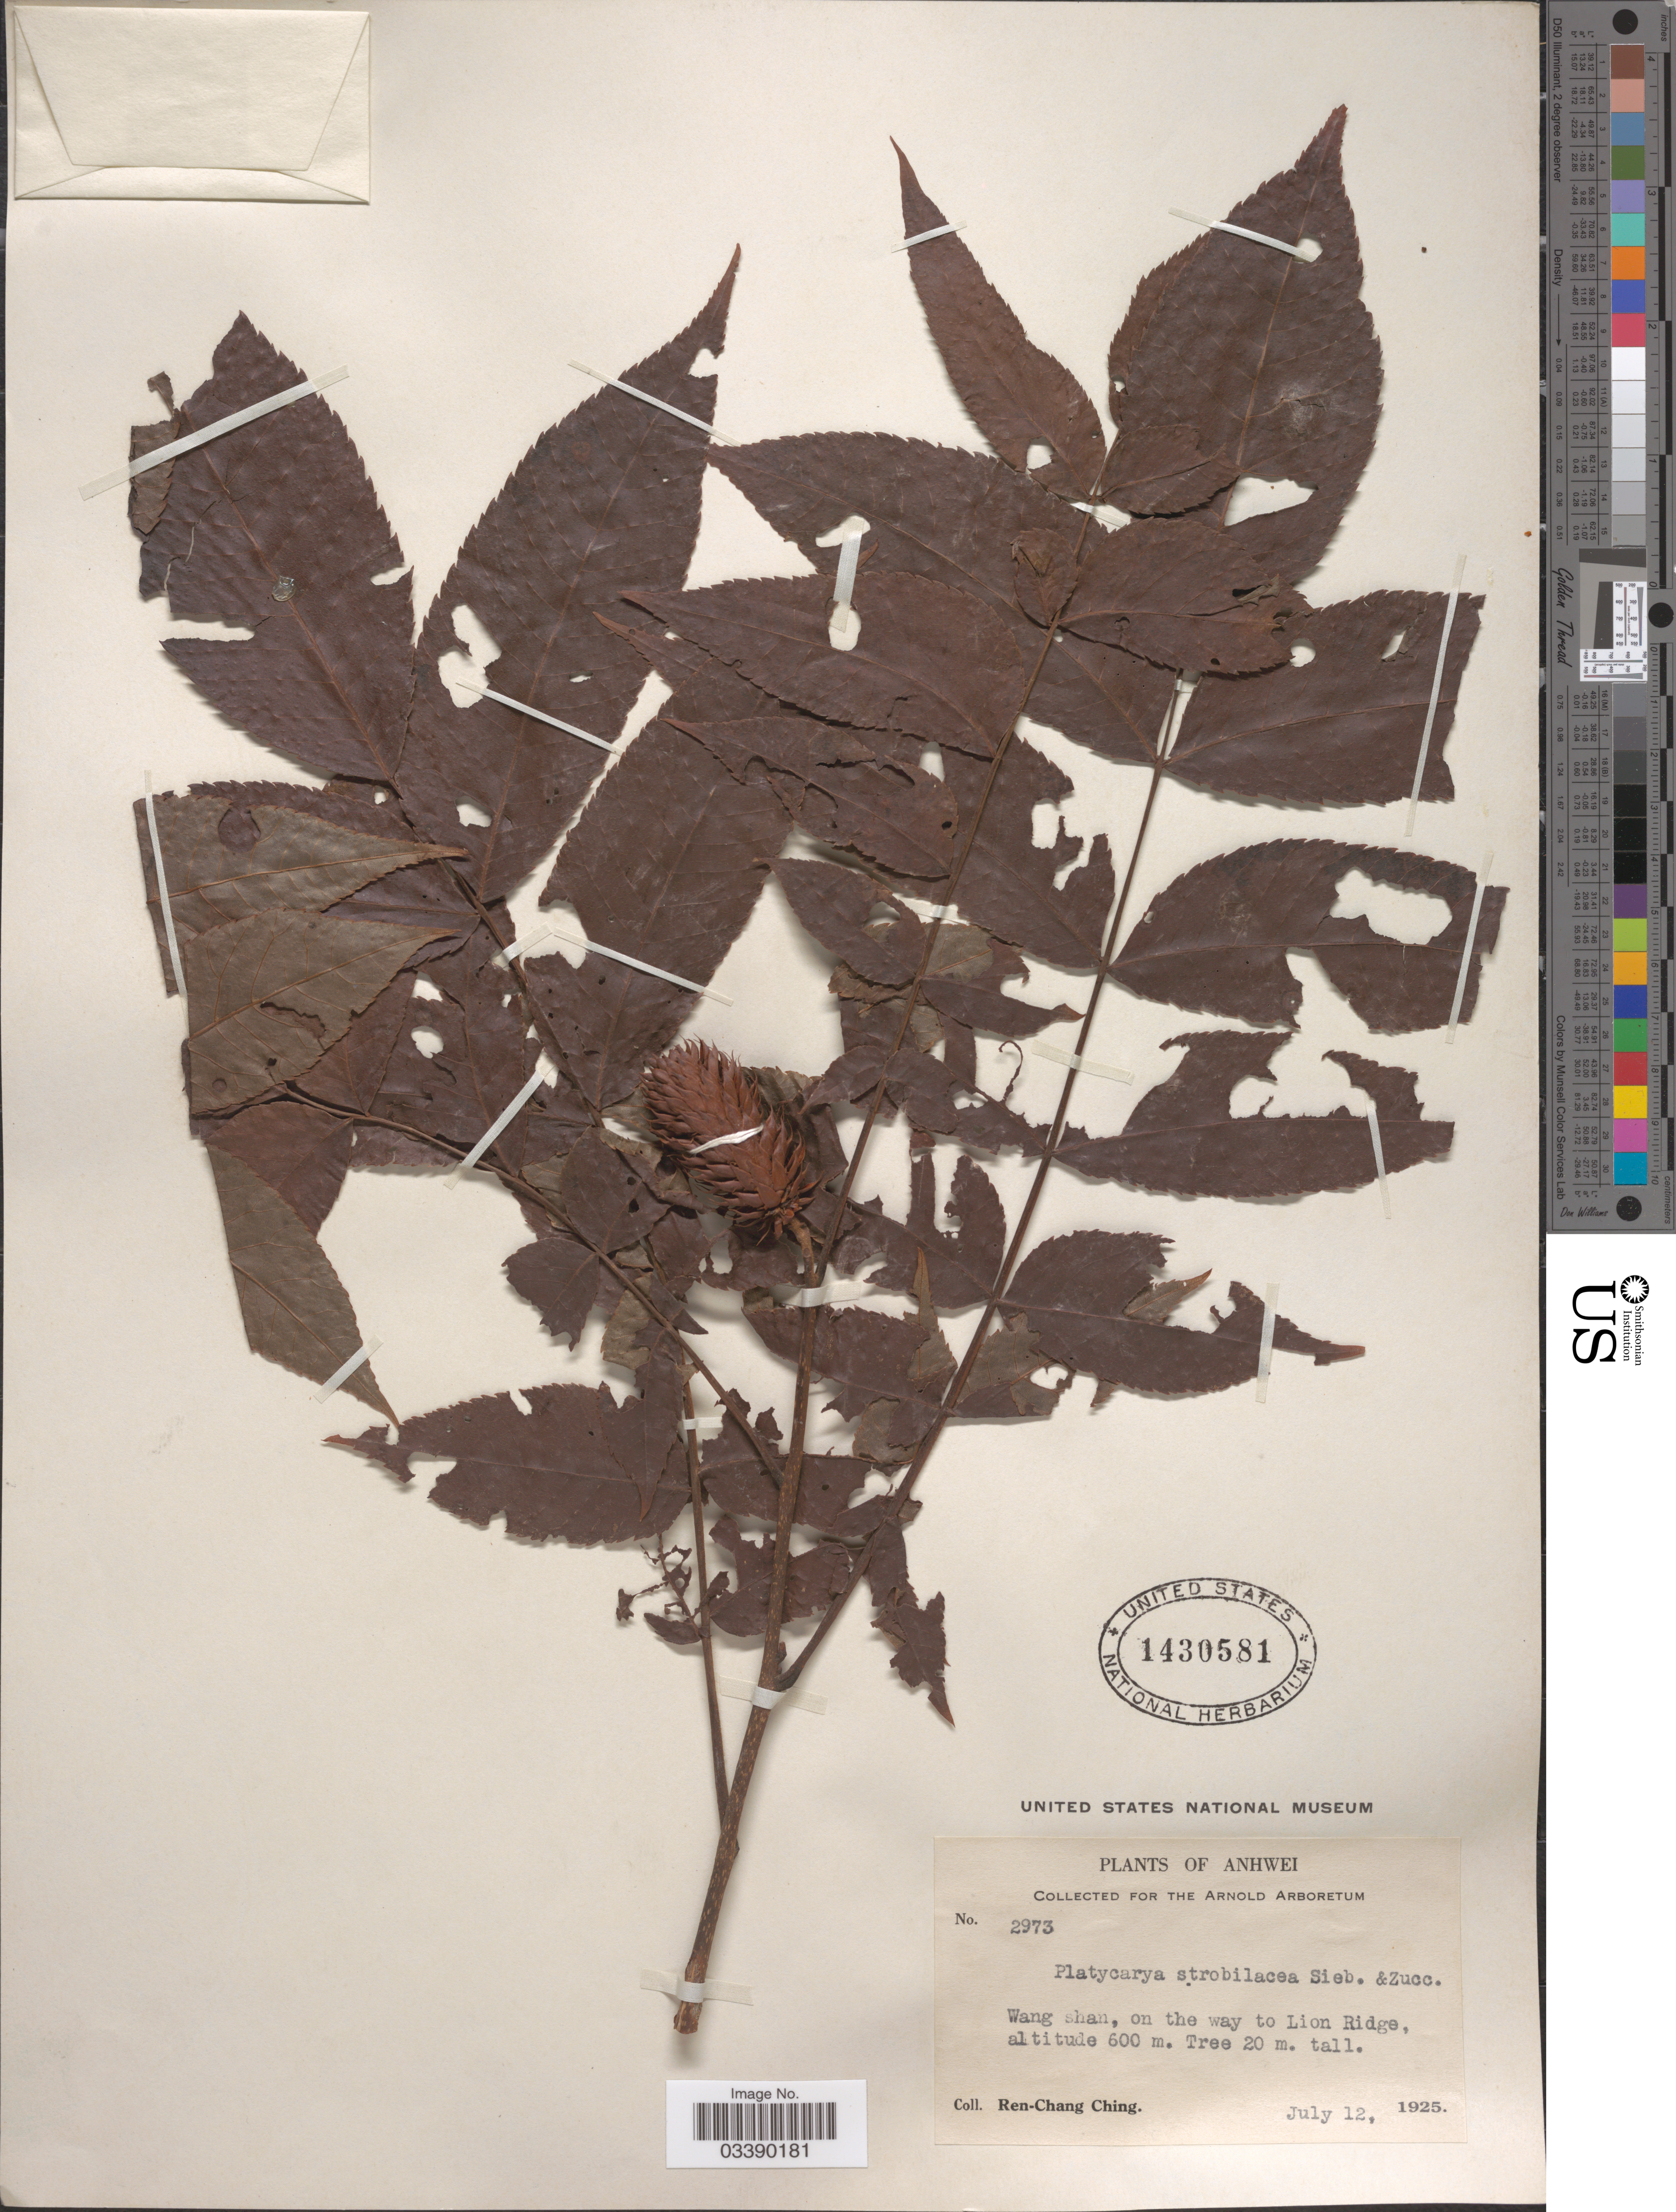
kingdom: Plantae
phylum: Tracheophyta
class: Magnoliopsida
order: Fagales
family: Juglandaceae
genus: Platycarya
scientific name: Platycarya strobilacea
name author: Siebold & Zucc.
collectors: R. C. Ching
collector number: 2973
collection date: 1925-07-12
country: China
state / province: Anhui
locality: Anhwei. Wang Shan, on the way to Lion Ridge.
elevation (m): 600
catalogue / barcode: US 1430581